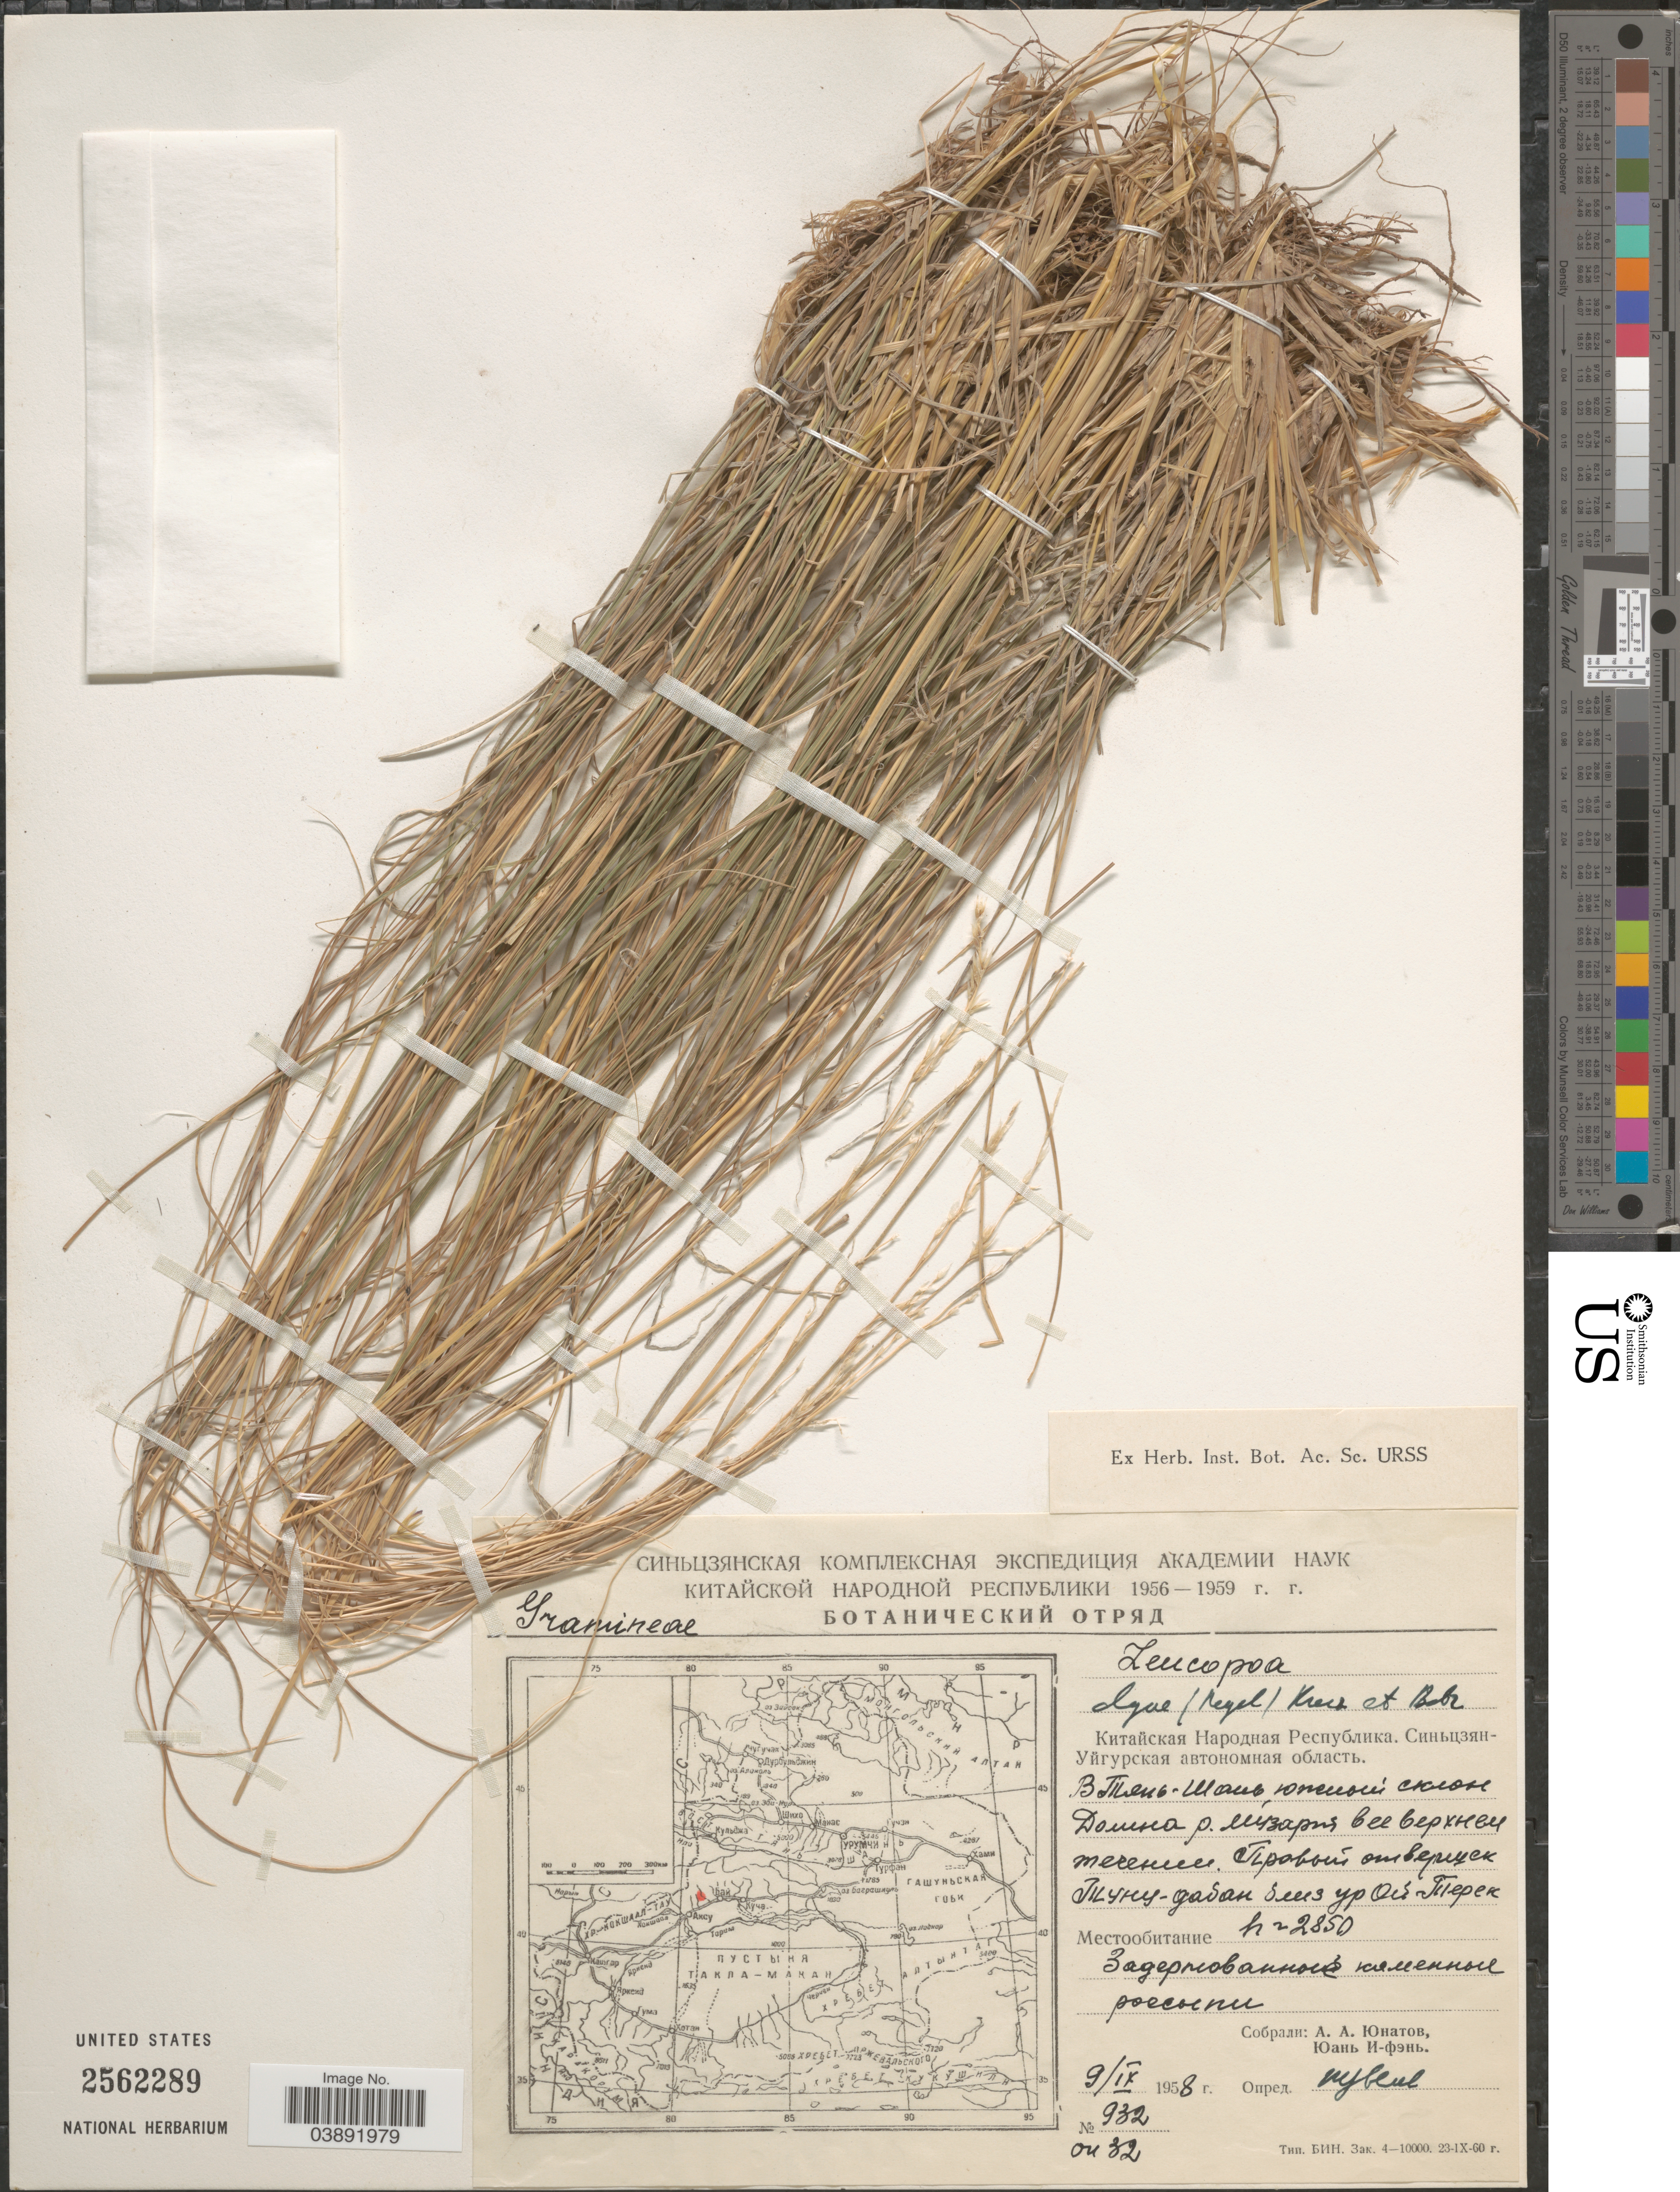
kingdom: Plantae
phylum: Tracheophyta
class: Liliopsida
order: Poales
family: Poaceae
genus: Leucopoa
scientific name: Leucopoa olgae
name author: (Regel) Krecz. & Bobrov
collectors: A. Unatov & Yuan I-fen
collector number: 932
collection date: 1958-09-09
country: China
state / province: Xinjiang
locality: Valley of river Muzat He, near Terek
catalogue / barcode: US 2562289